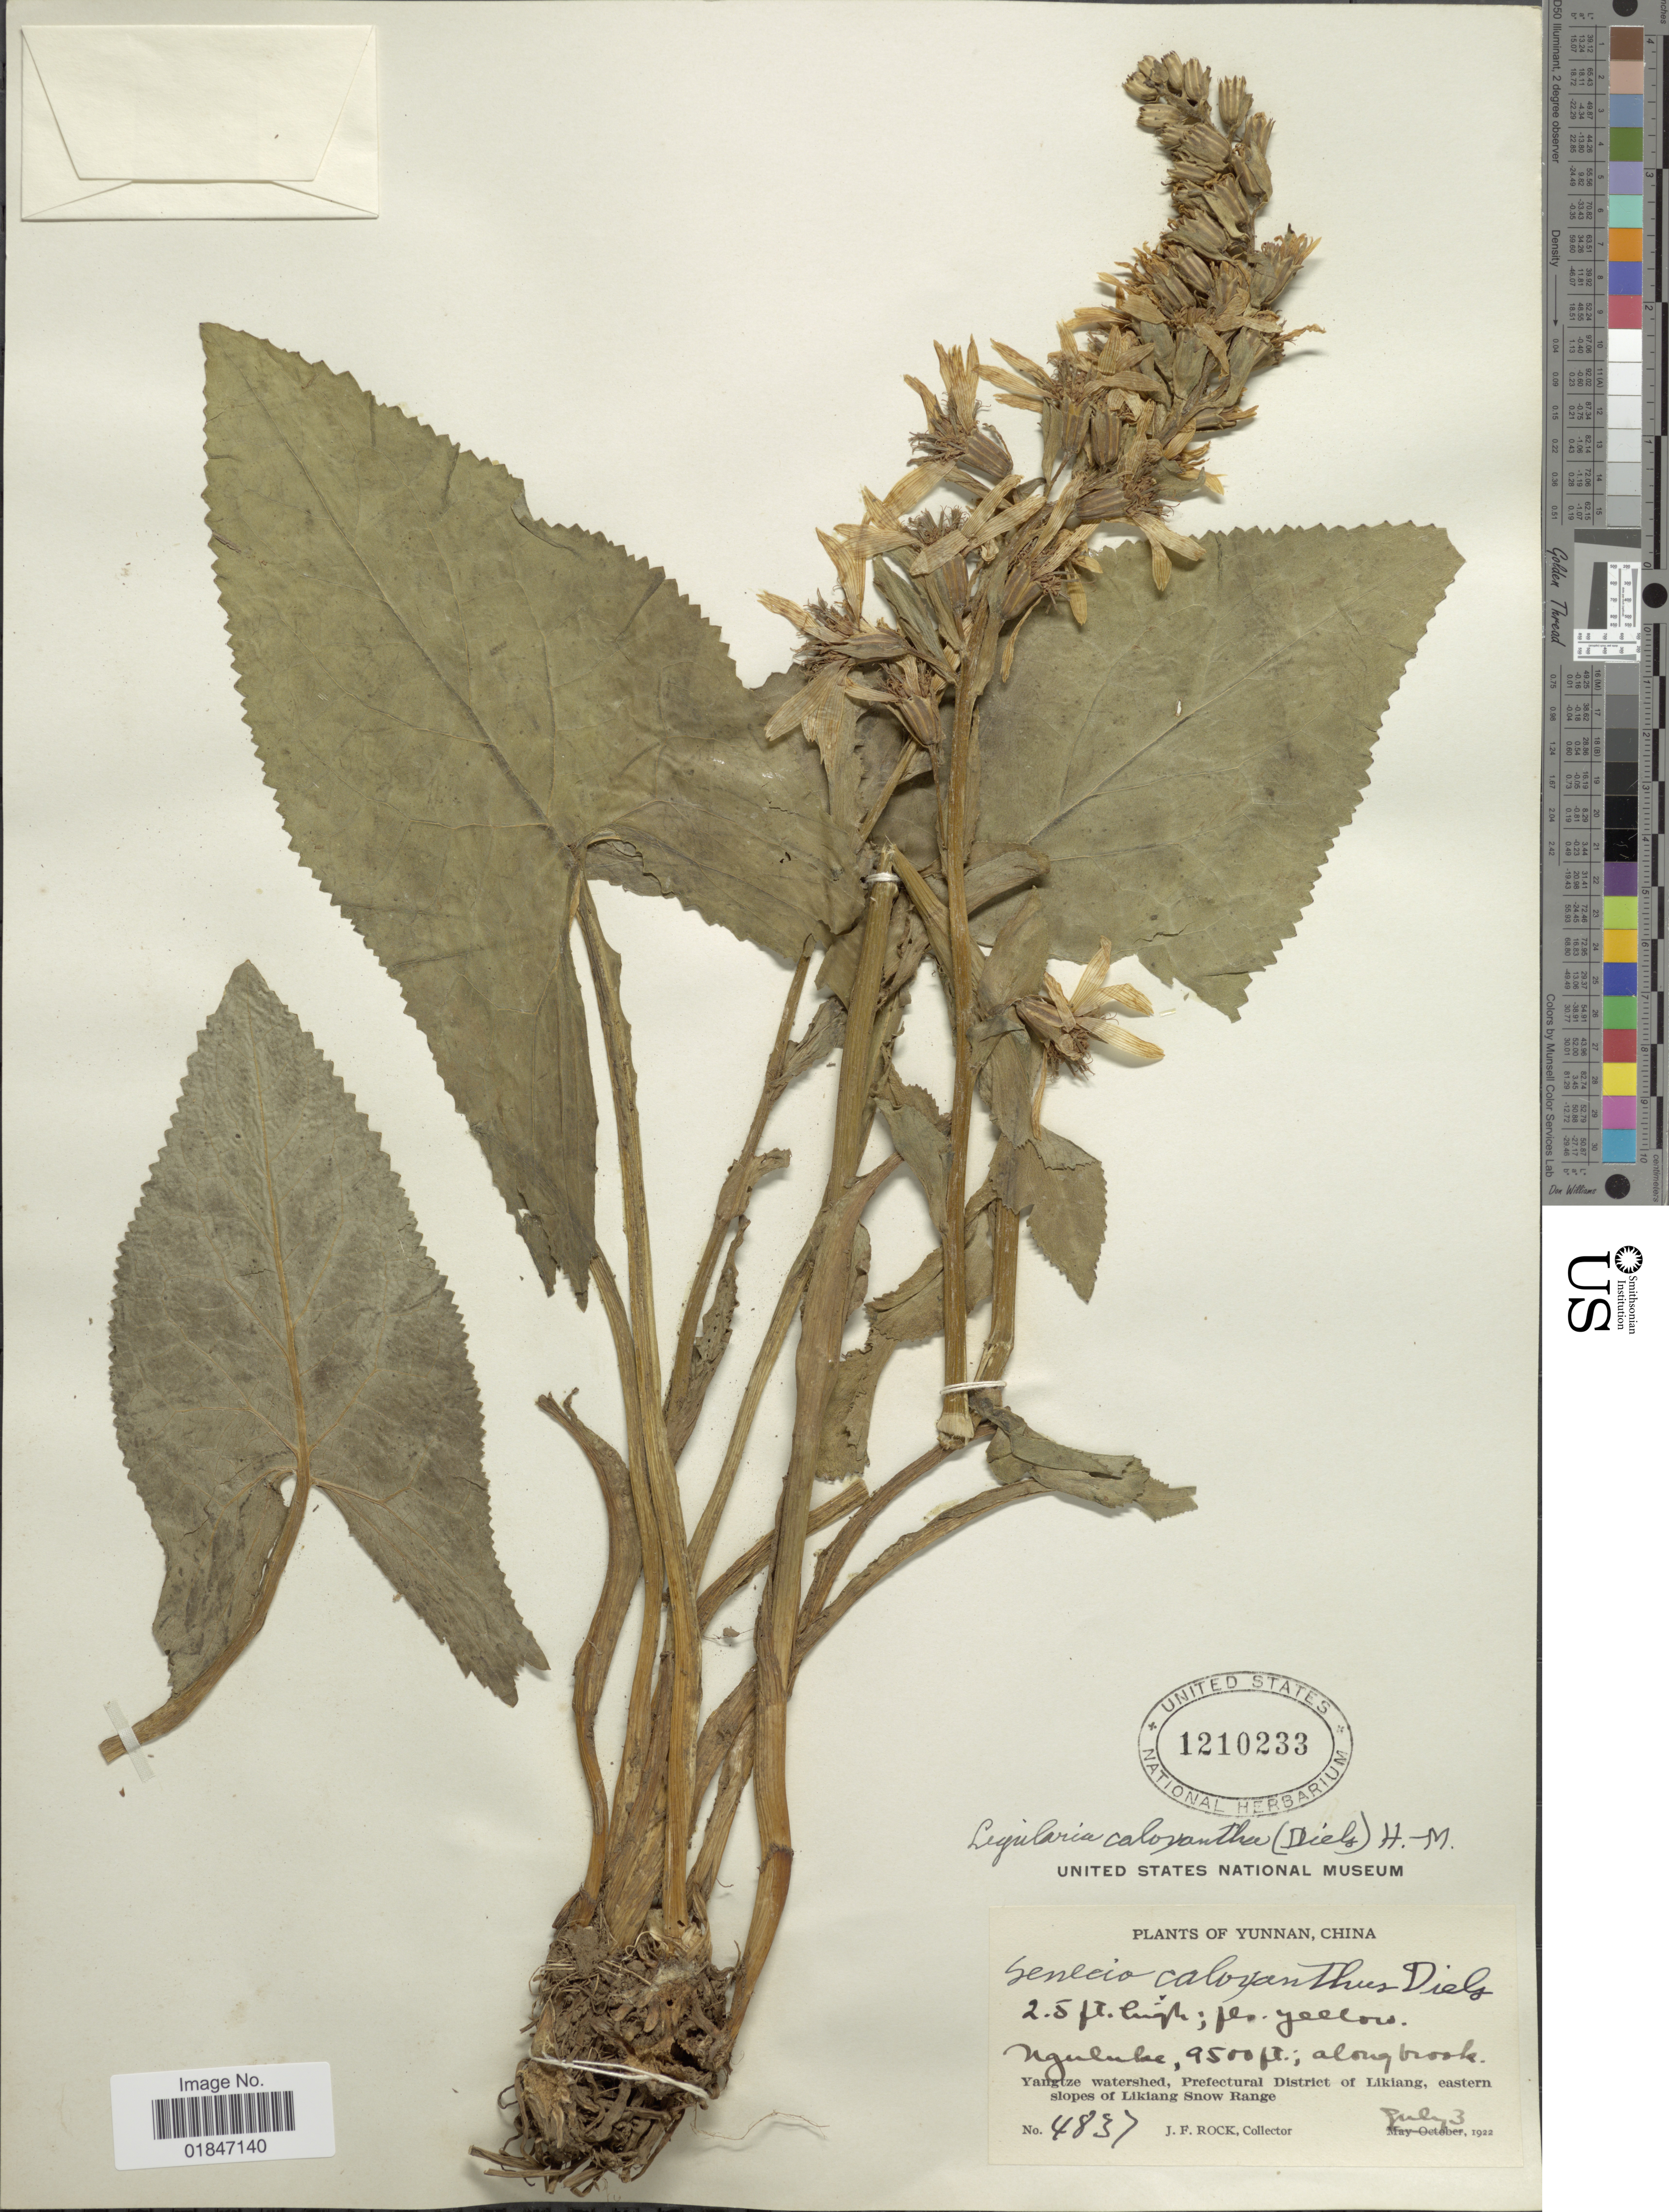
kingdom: Plantae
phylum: Tracheophyta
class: Magnoliopsida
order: Asterales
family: Asteraceae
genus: Ligularia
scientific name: Ligularia caloxantha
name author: (Diels) Hand.-Mazz.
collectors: J. Rock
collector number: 4837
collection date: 1922-07-03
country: China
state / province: Yunnan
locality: Yunnan, China. Nguluke, Yangtze watershed, Prefectual District of Likiang, eastern slopes of Likiang Snow Range.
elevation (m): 2896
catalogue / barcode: US 1210233